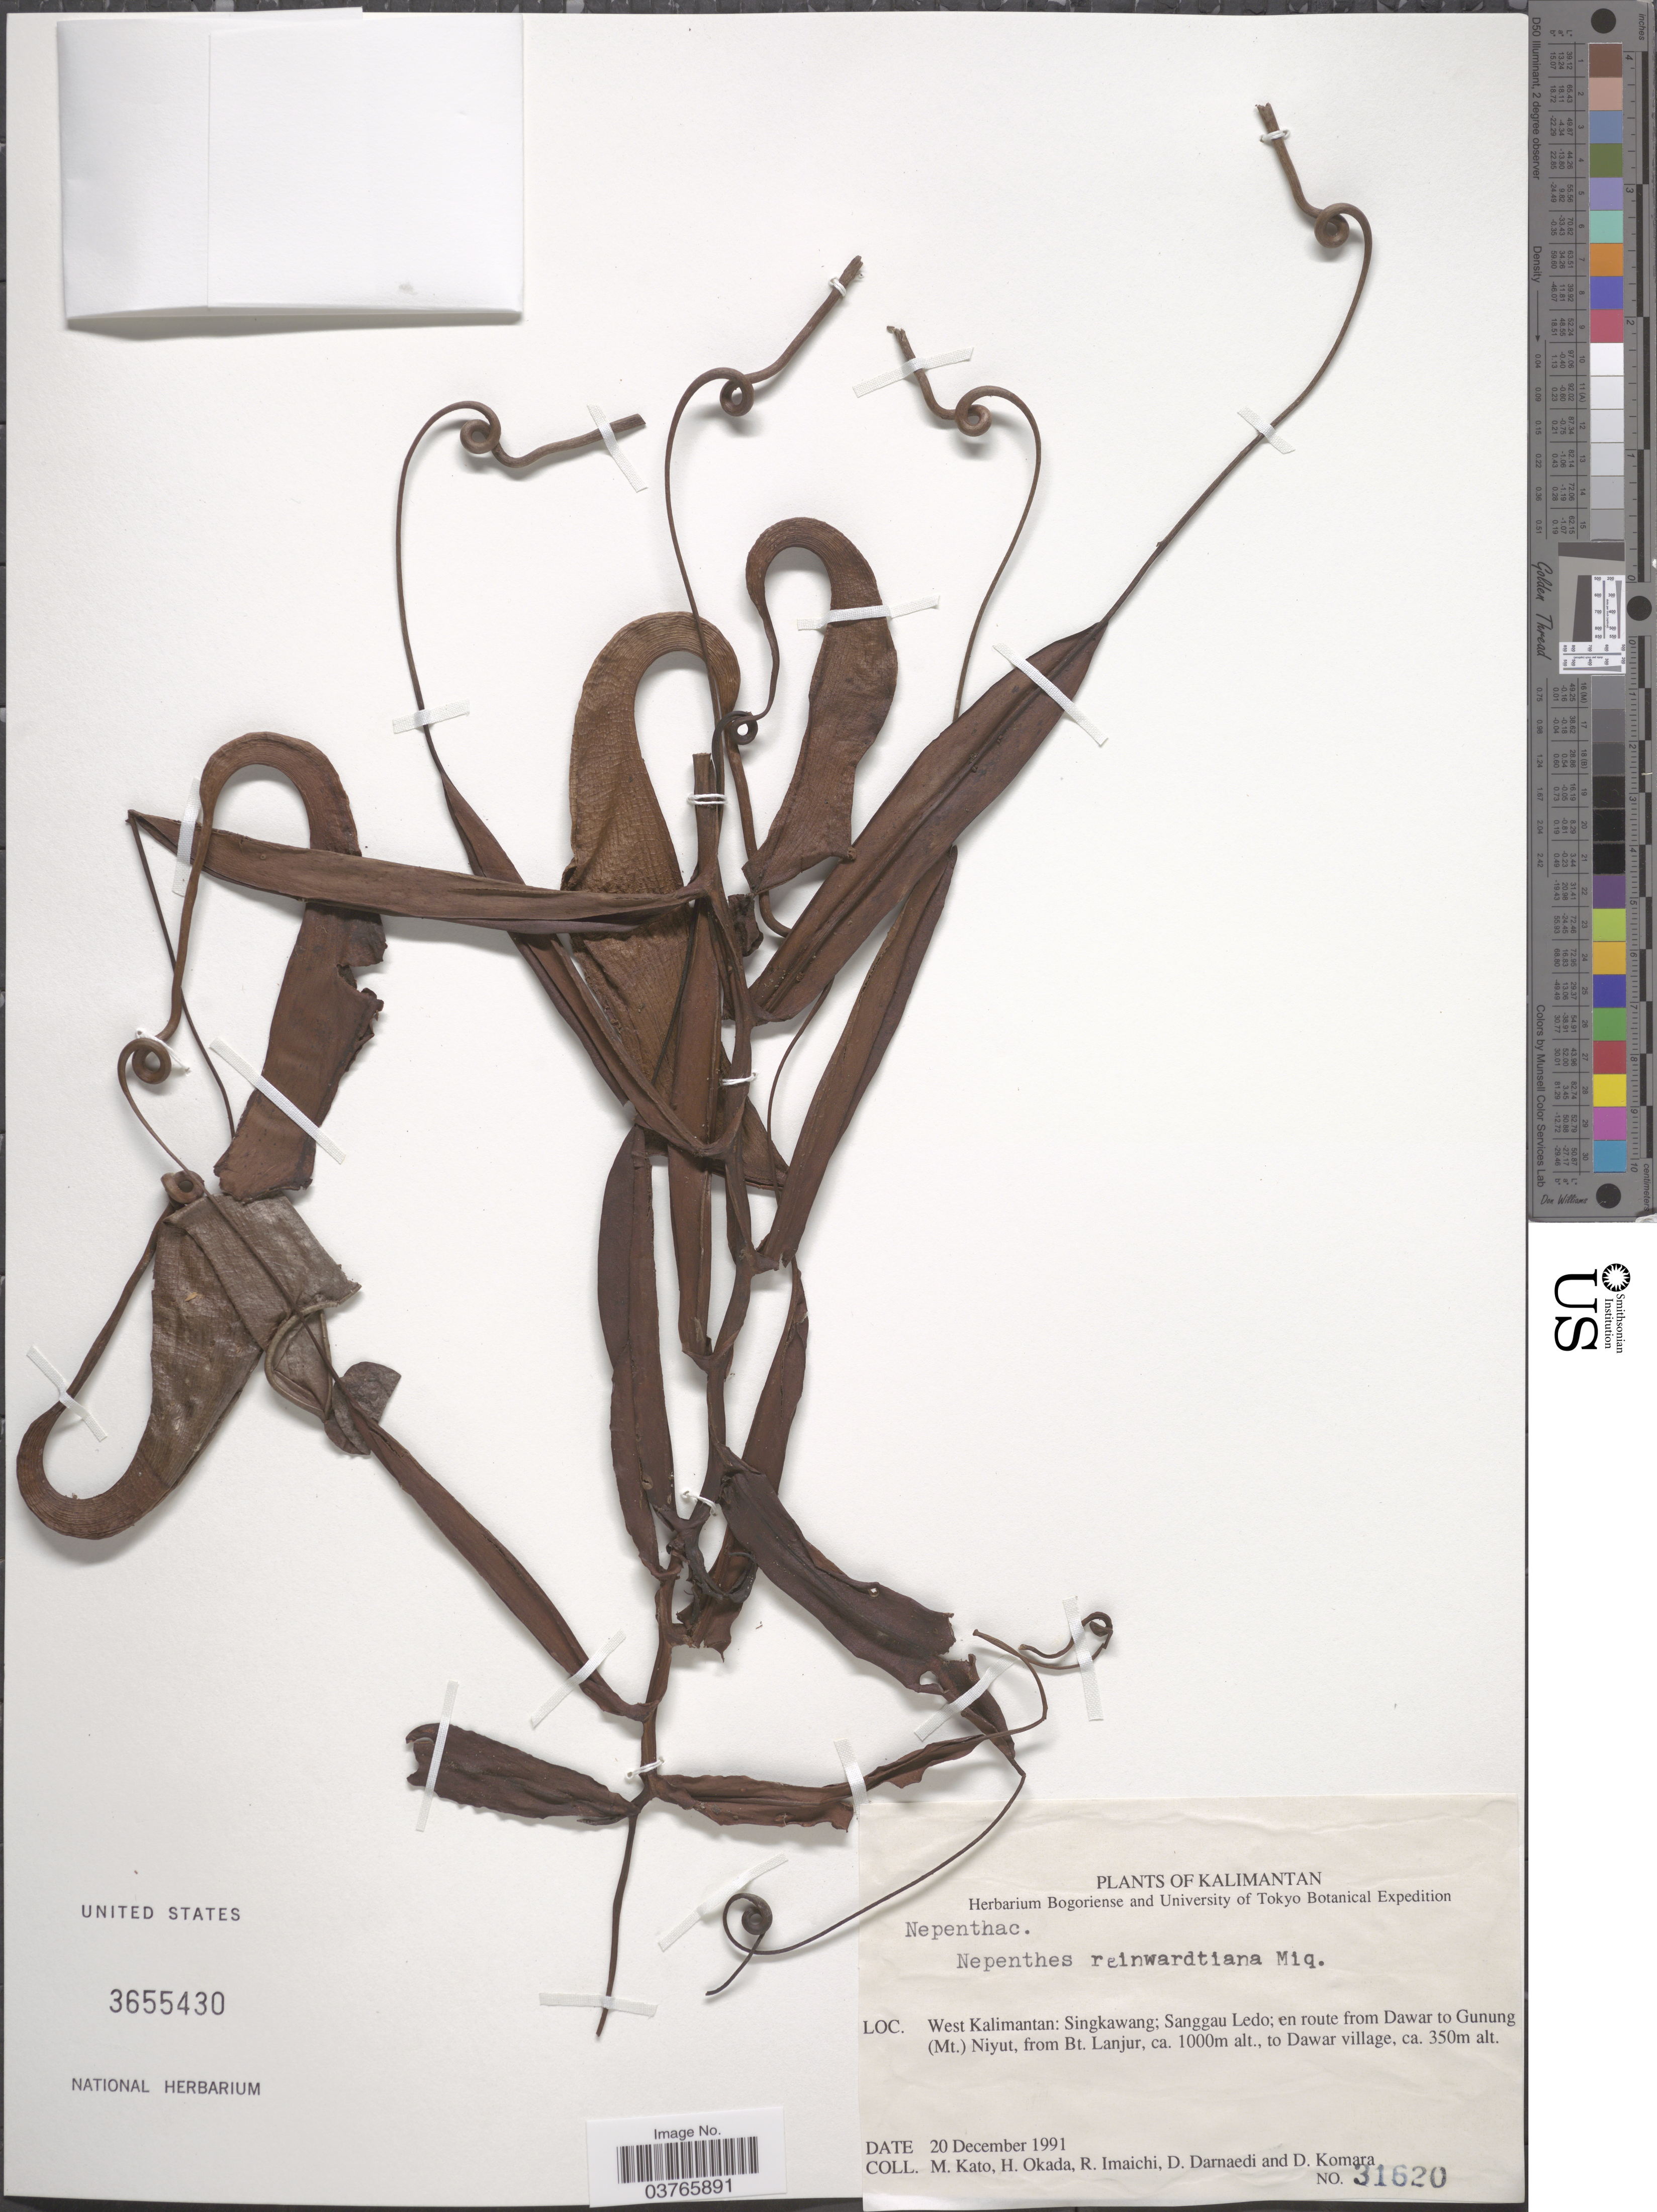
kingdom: Plantae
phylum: Tracheophyta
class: Magnoliopsida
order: Caryophyllales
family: Nepenthaceae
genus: Nepenthes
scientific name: Nepenthes reinwardtiana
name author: Miq.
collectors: M. Kato, H. Okada, R. Imaichi, D. Darnaedi & D. Komara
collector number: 31620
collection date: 1991-12-20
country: Indonesia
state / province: Kalimantan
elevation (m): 350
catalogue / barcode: US 3655430